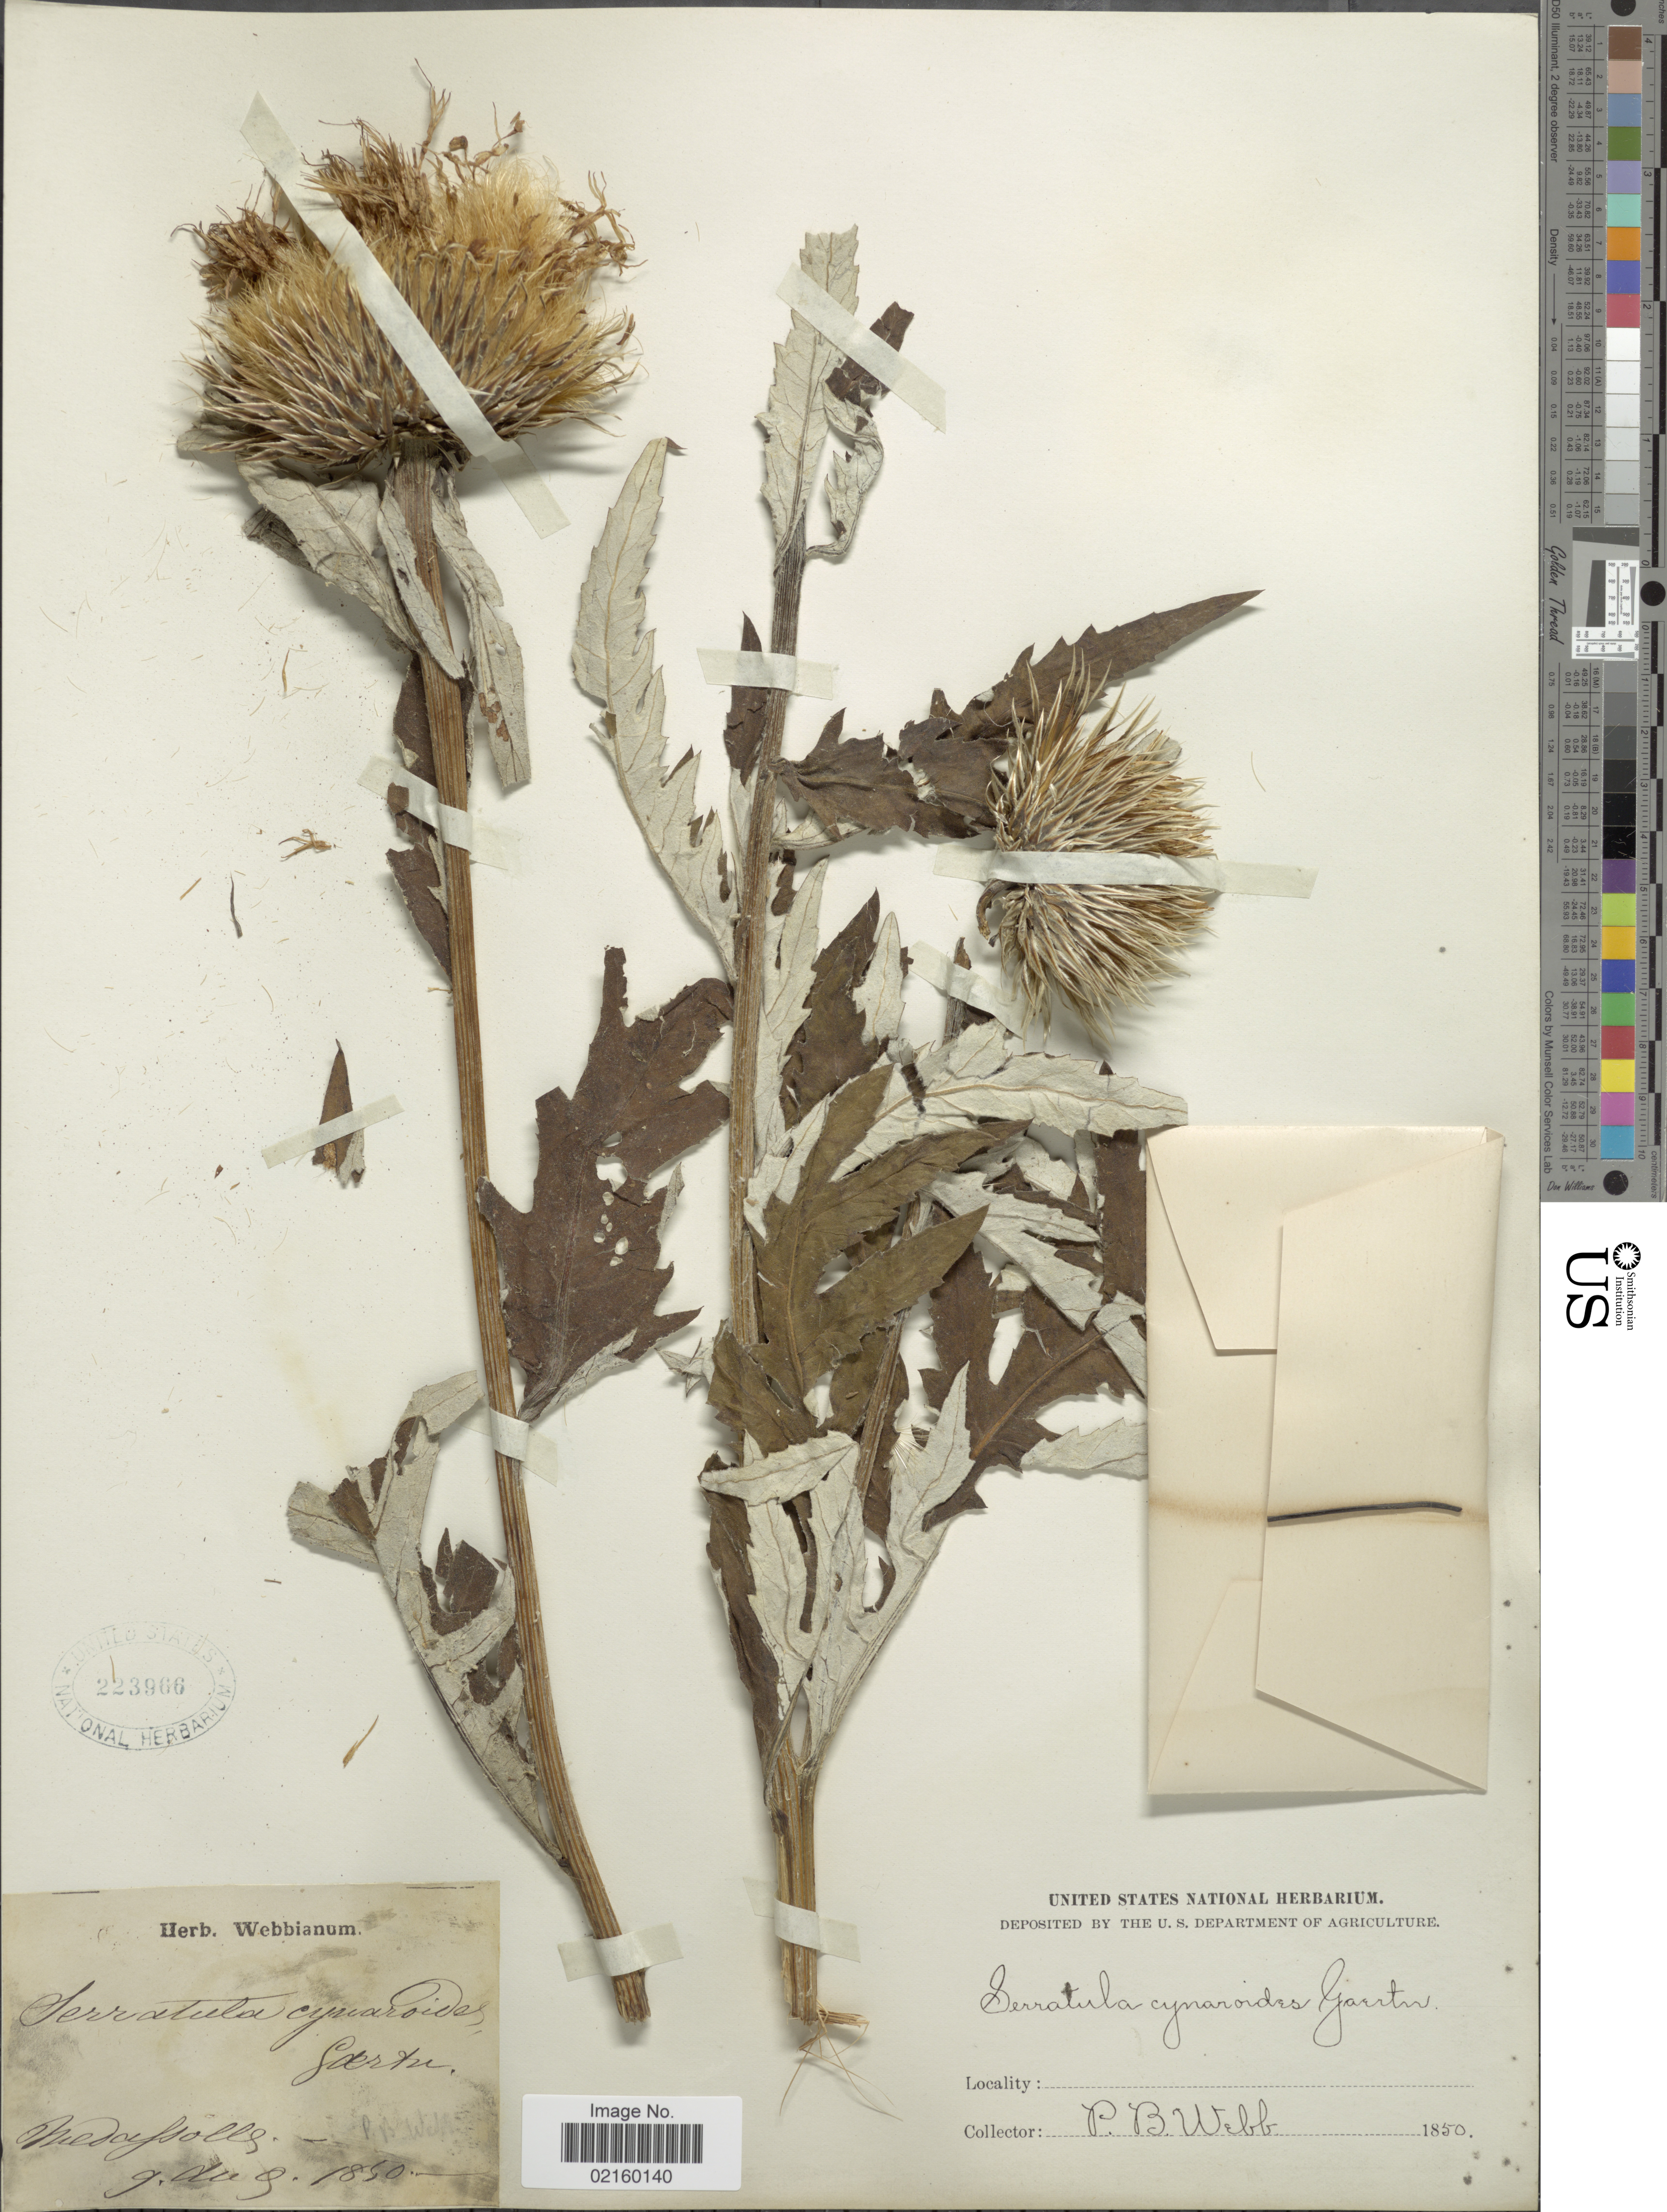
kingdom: Plantae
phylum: Tracheophyta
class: Magnoliopsida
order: Asterales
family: Asteraceae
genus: Rhaponticum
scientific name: Rhaponticum centauroides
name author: (L.) O. Bolòs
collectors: P. B. Webb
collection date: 1850-08-09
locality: Medafsolls [interpreted]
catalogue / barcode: US 223966